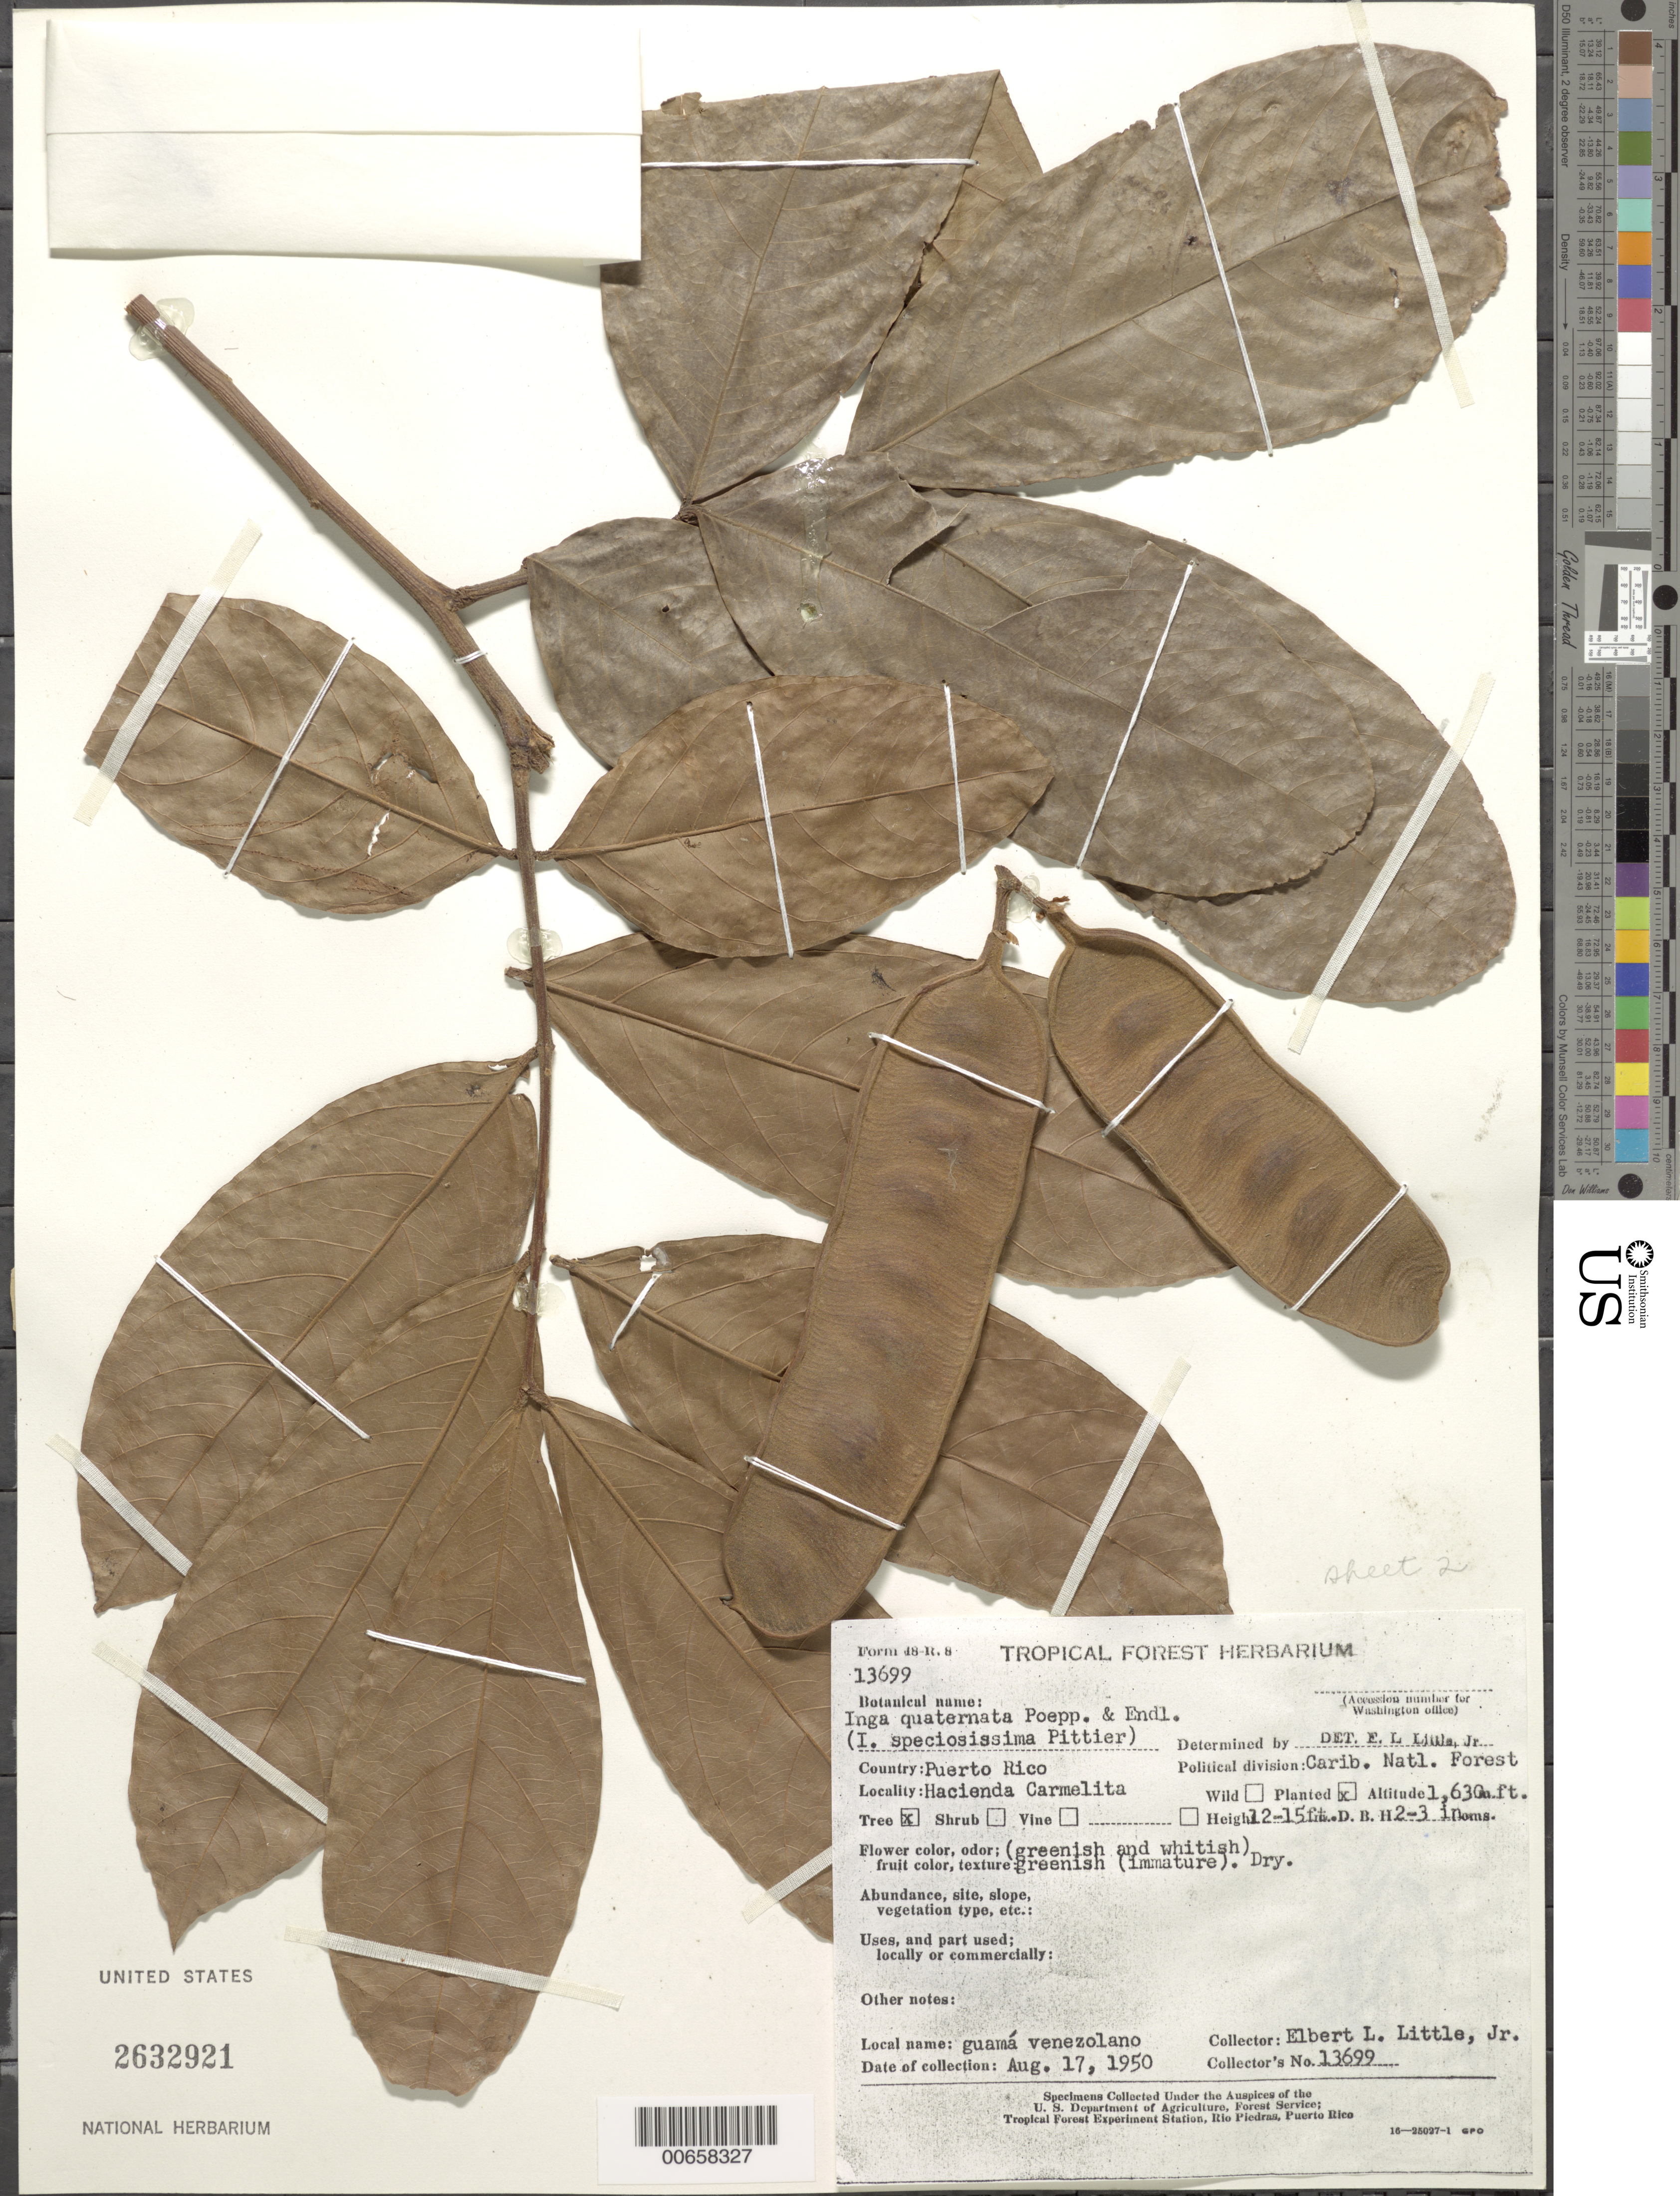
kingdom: Plantae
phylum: Tracheophyta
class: Magnoliopsida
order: Fabales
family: Fabaceae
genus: Inga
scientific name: Inga quaternata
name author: Poepp. & Endl.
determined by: Little, Elbert L., Jr., (FSSR), United States Department of Agriculture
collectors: E. L. Little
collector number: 13699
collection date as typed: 17 Aug 1950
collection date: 1950-08-17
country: Puerto Rico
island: Greater Antilles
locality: Carib. Natl. Forest, Hacienda Carmelita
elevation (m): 497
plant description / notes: Common name: Guama Venezolano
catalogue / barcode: US 2632921